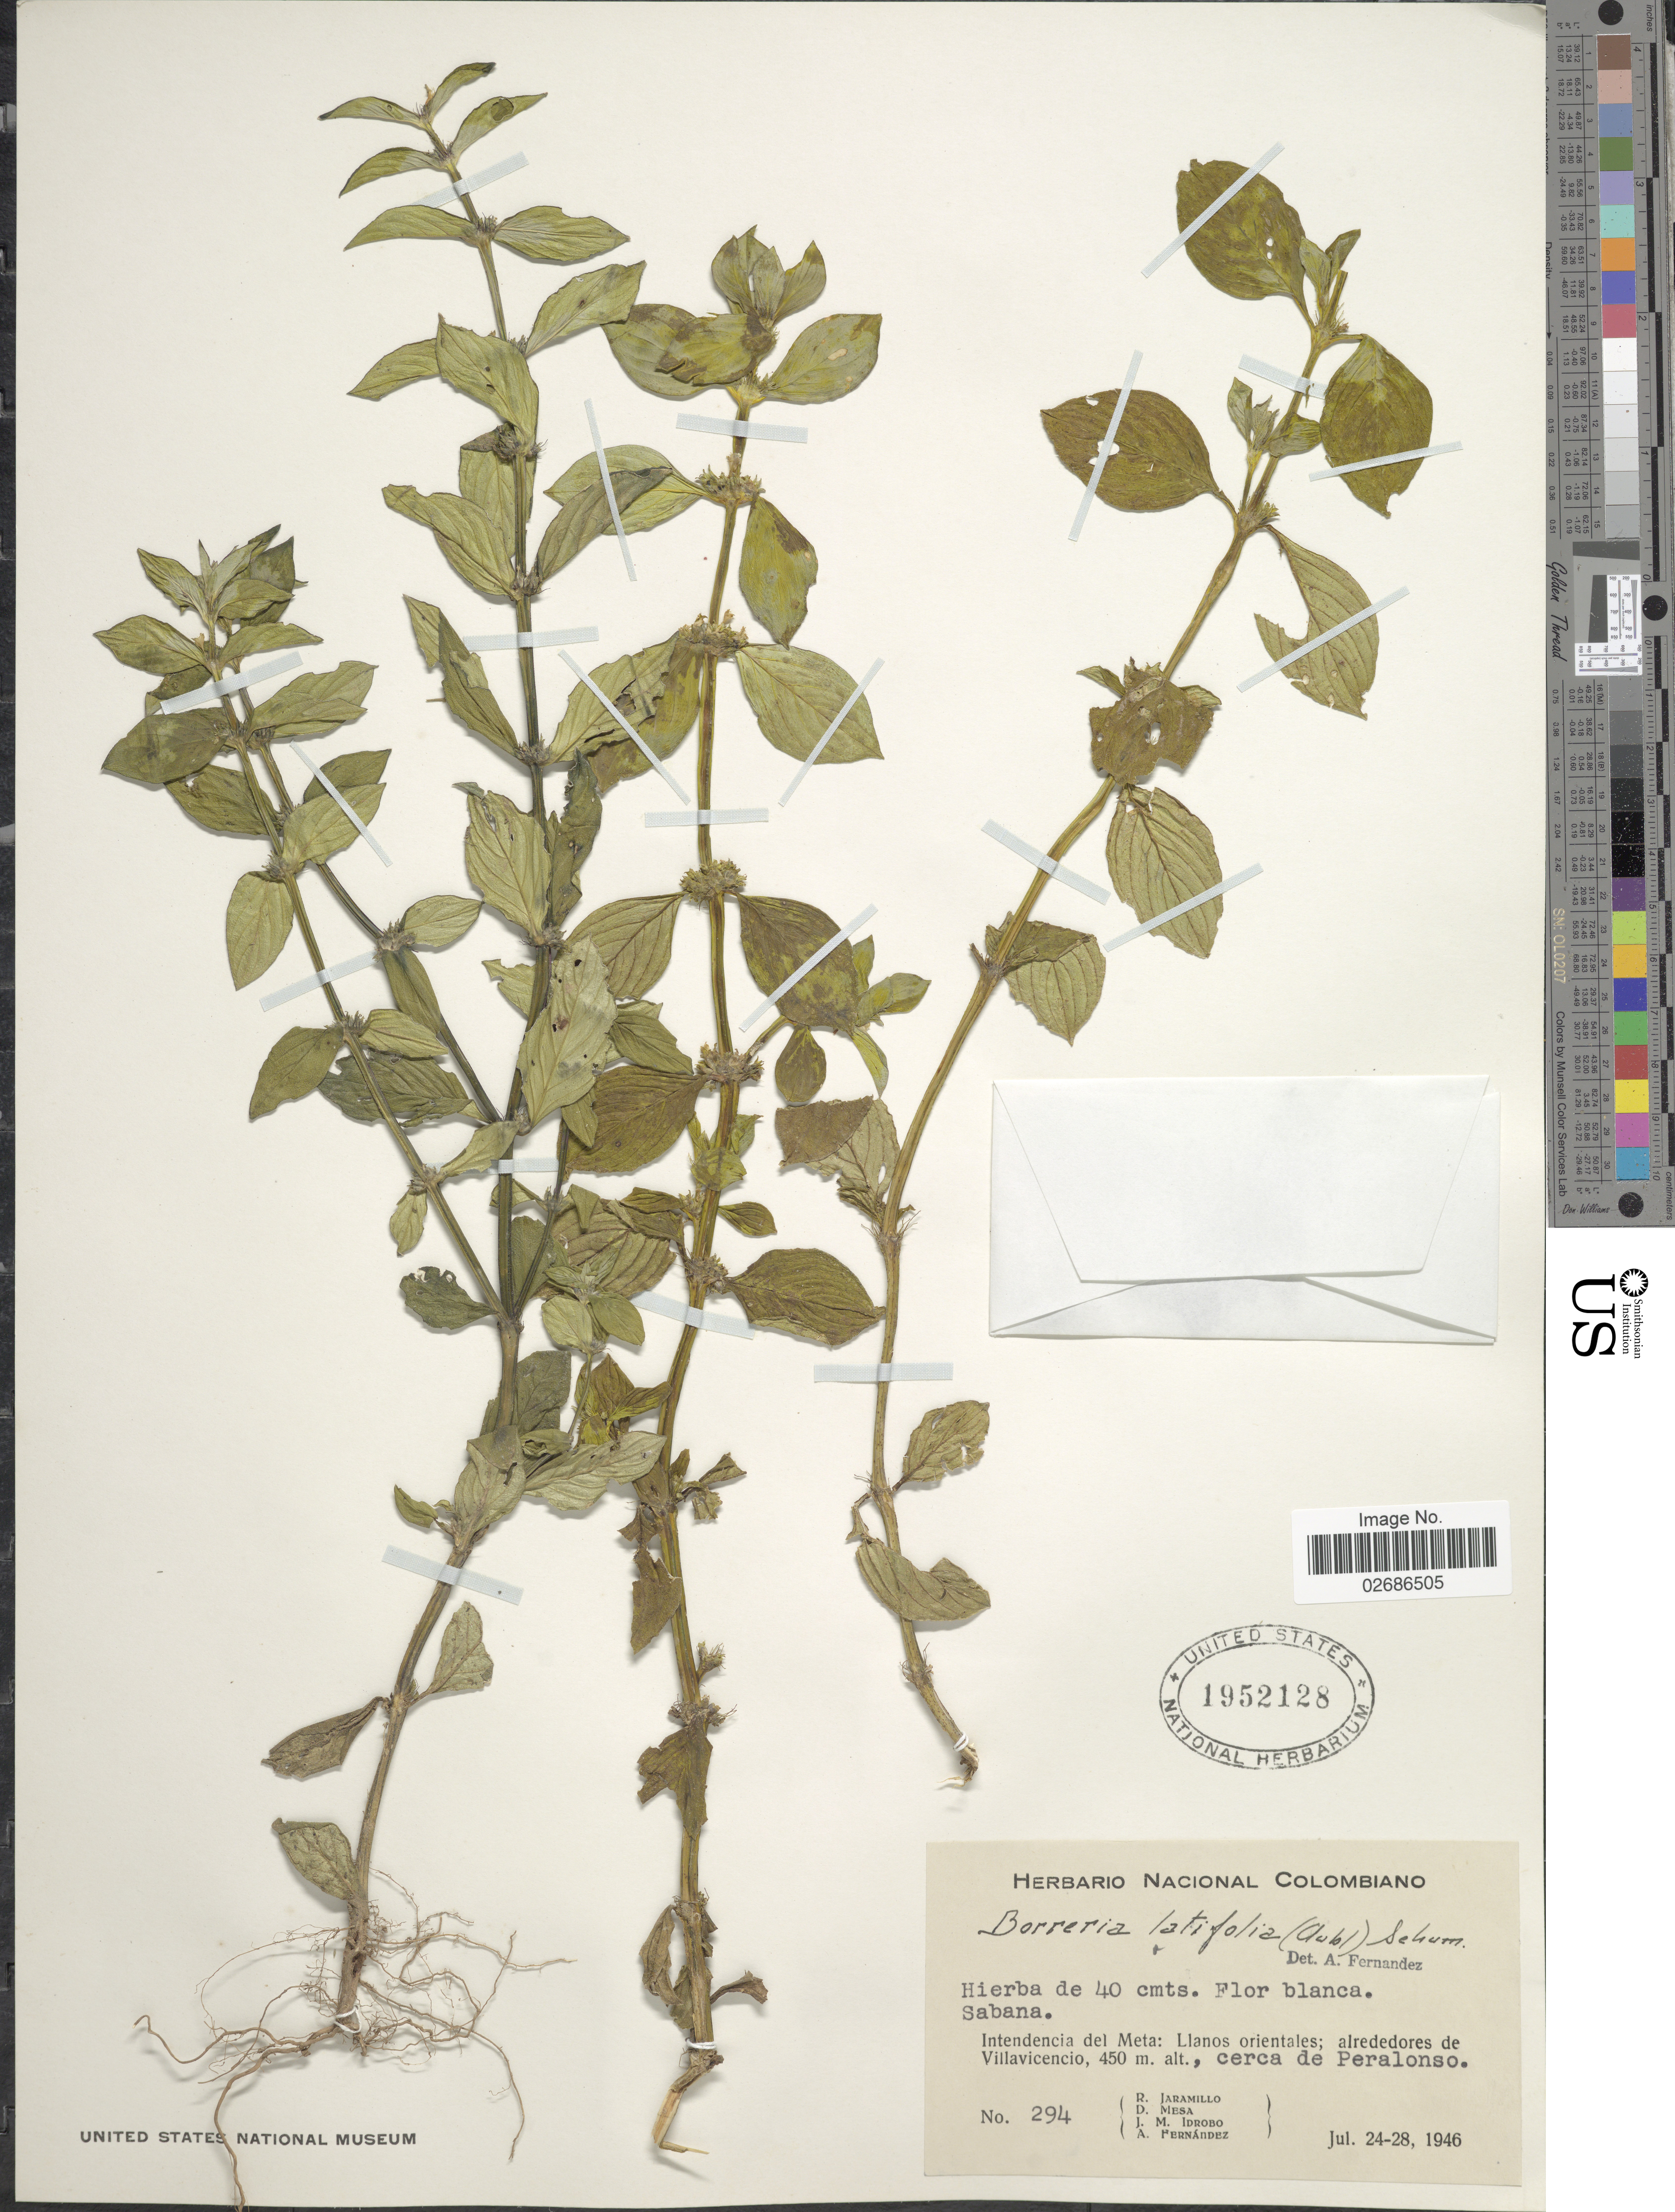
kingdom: Plantae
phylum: Tracheophyta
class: Magnoliopsida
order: Gentianales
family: Rubiaceae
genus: Borreria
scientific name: Borreria latifolia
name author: (Aubl.) K. Schum.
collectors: R. Jaramillo M., D. Mesa, J. M. Idrobo & A. Fernández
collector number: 294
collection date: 1946-07-24/1946-07-28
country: Colombia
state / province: Meta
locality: Intendencia del Meta: Llanos orientales: alrededores de Villavicencio, cerca de Peralonso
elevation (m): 450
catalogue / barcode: US 1952128